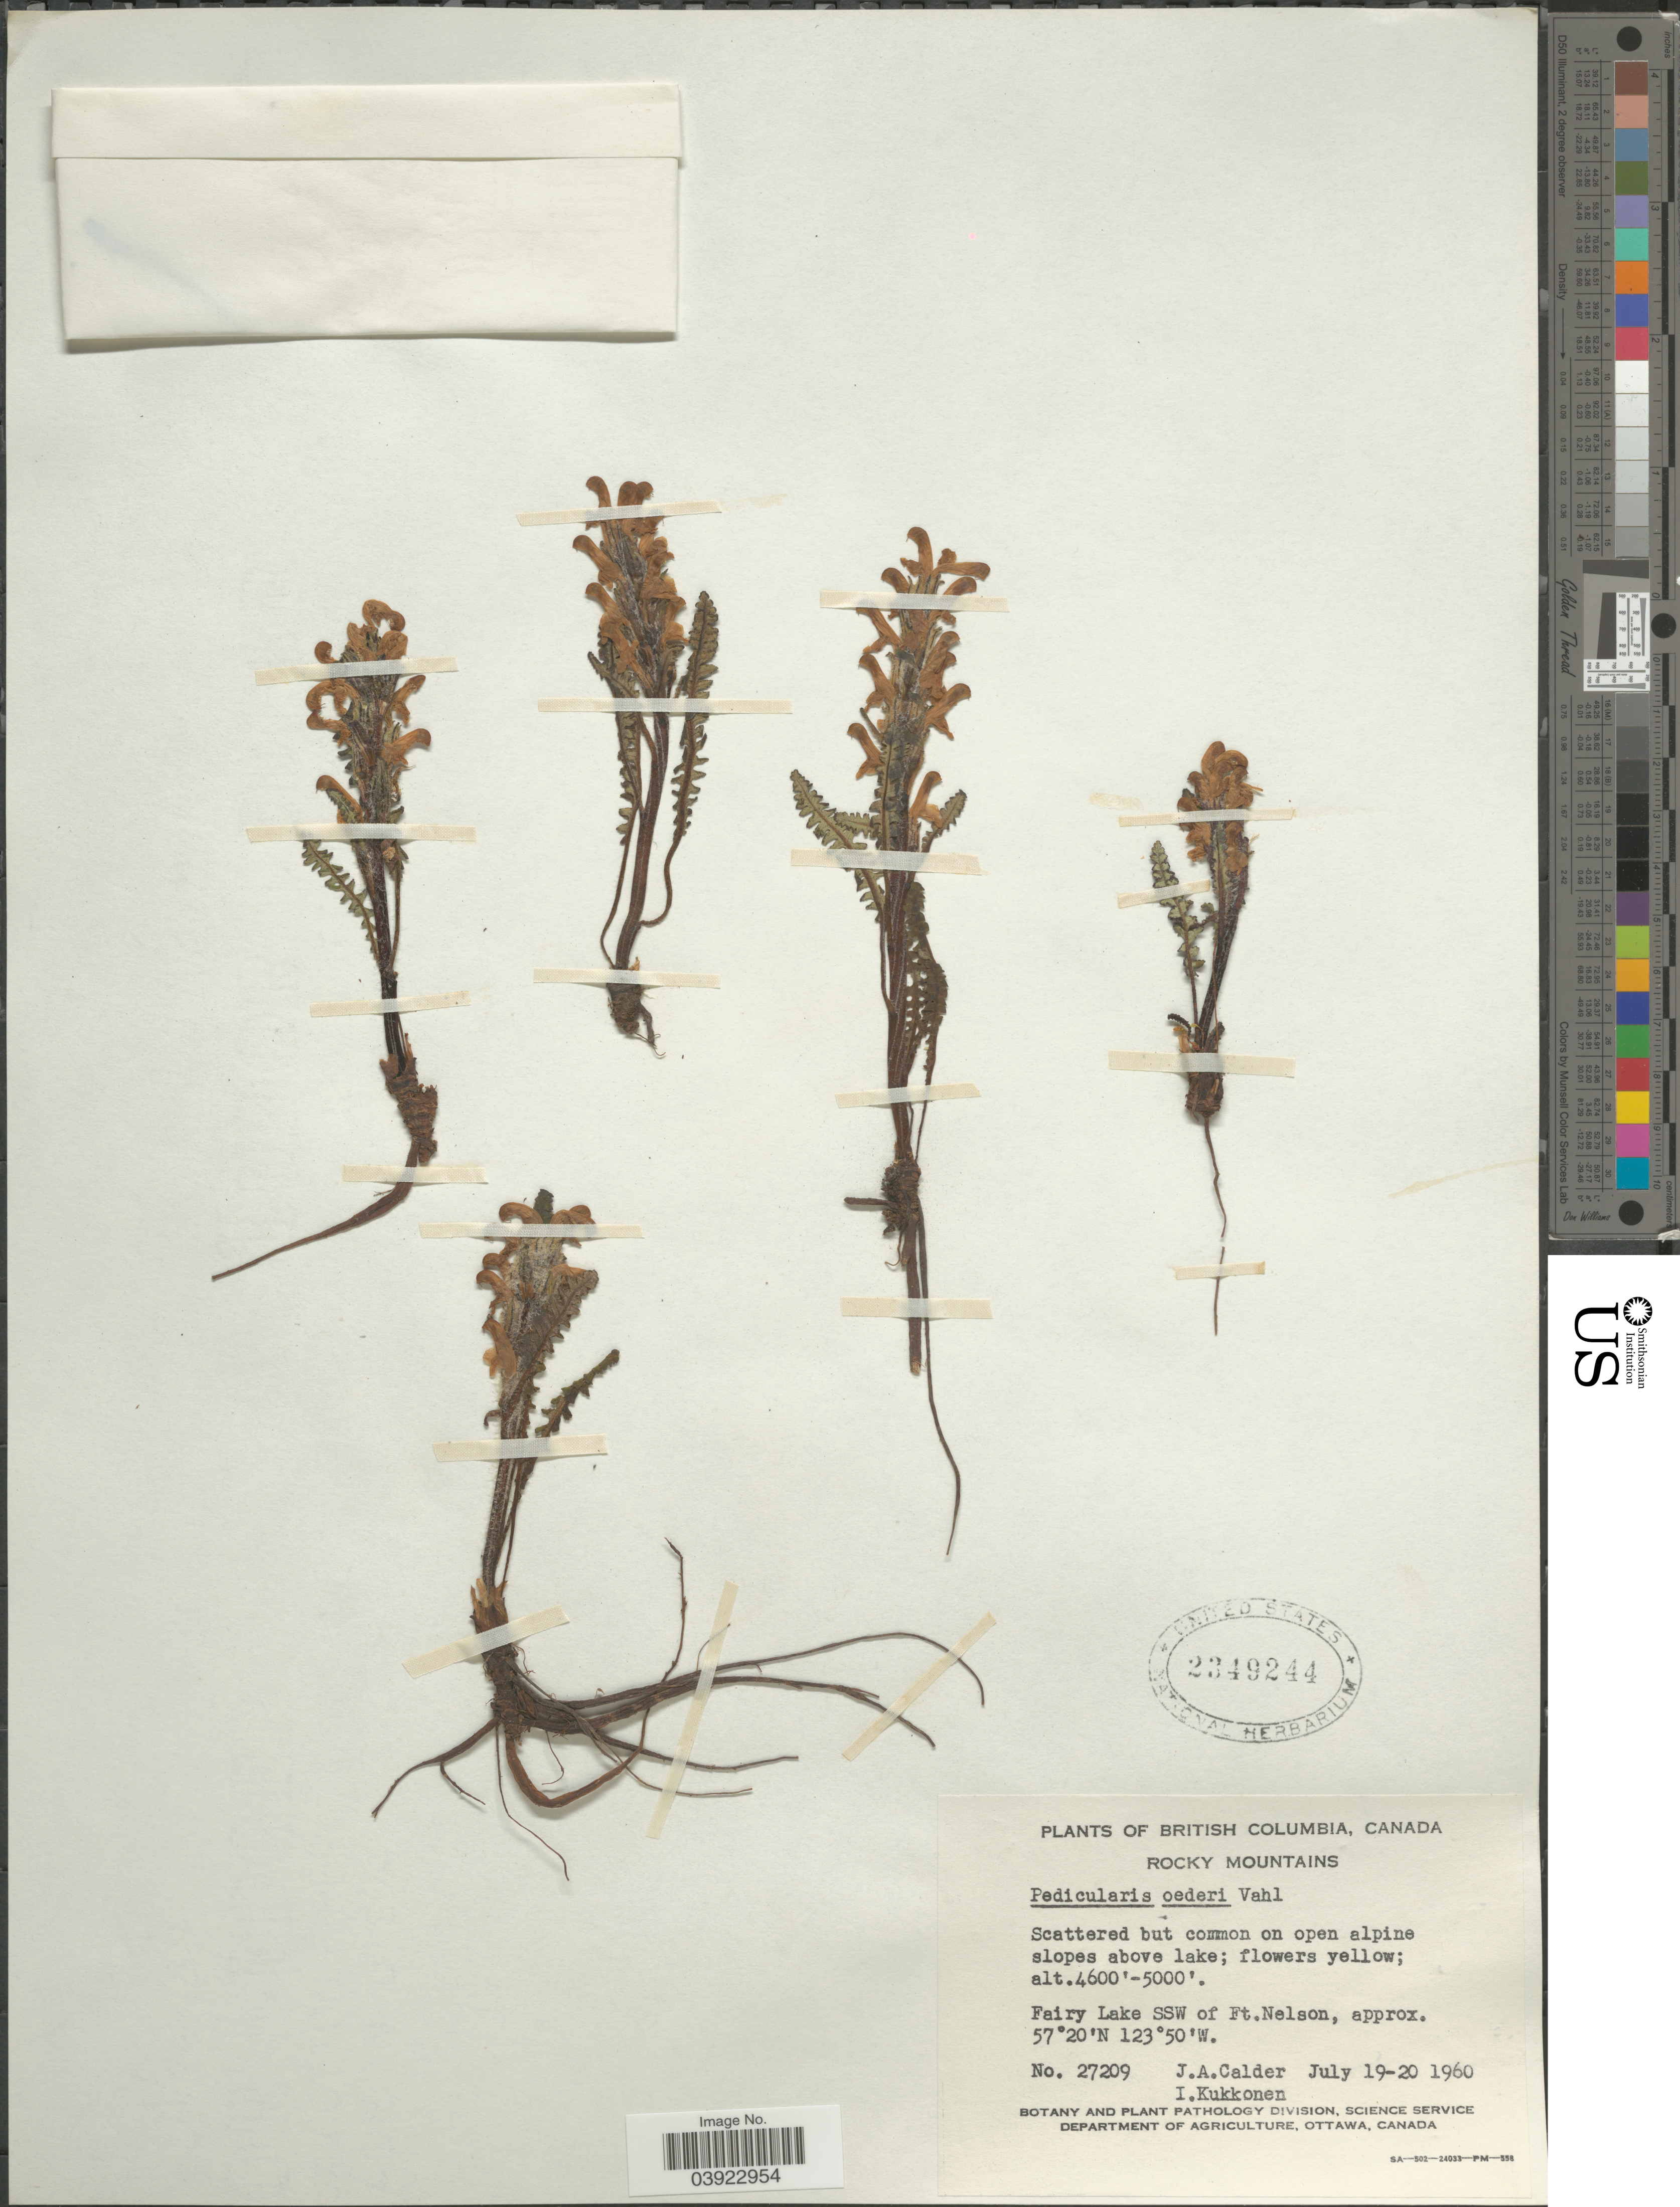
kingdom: Plantae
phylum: Tracheophyta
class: Magnoliopsida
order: Lamiales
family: Orobanchaceae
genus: Pedicularis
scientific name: Pedicularis oederi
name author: Vahl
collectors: J. A. Calder & I. Kukkonen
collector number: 27209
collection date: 1960-07-19/1960-07-20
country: Canada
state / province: British Columbia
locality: Rocky Mountains. Fairy Lake SSW of Ft. Nelson.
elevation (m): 1402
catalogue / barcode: US 23492444